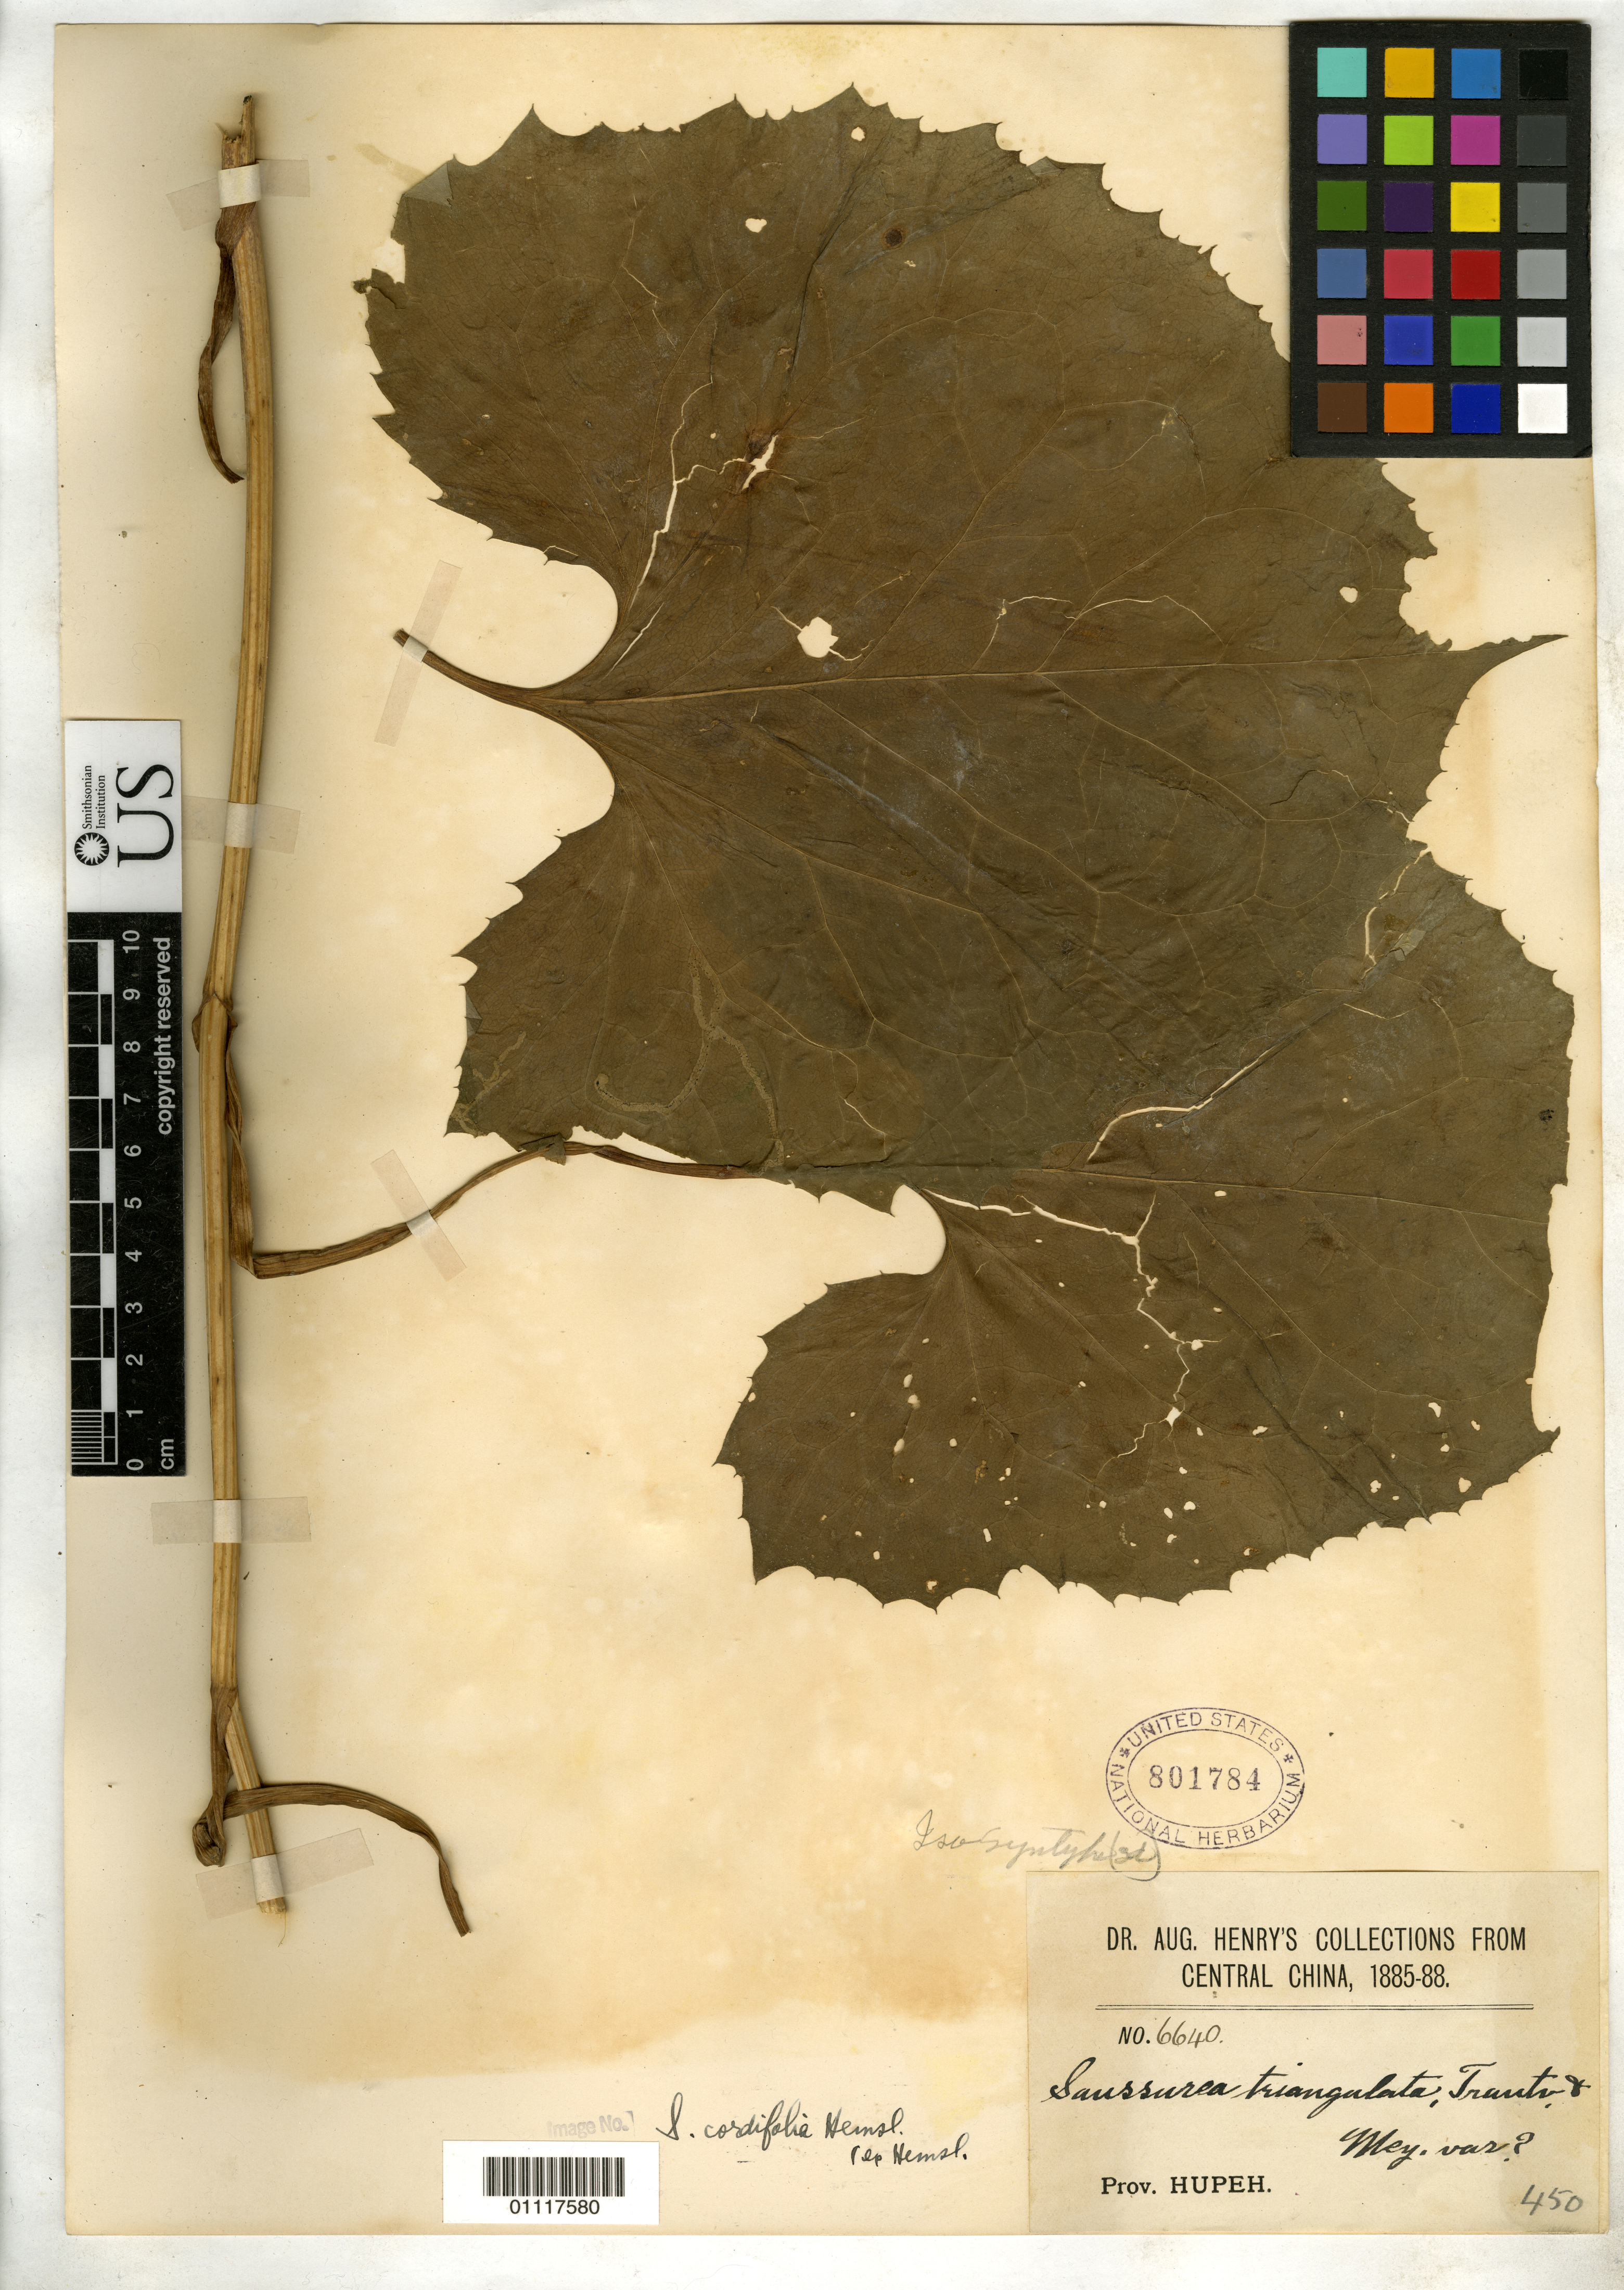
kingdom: Plantae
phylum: Tracheophyta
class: Magnoliopsida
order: Asterales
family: Asteraceae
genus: Saussurea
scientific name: Saussurea cordifolia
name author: Hemsl.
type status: Syntype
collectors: A. Henry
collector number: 6640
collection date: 1885/1888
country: China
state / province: Hubei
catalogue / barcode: US 801784